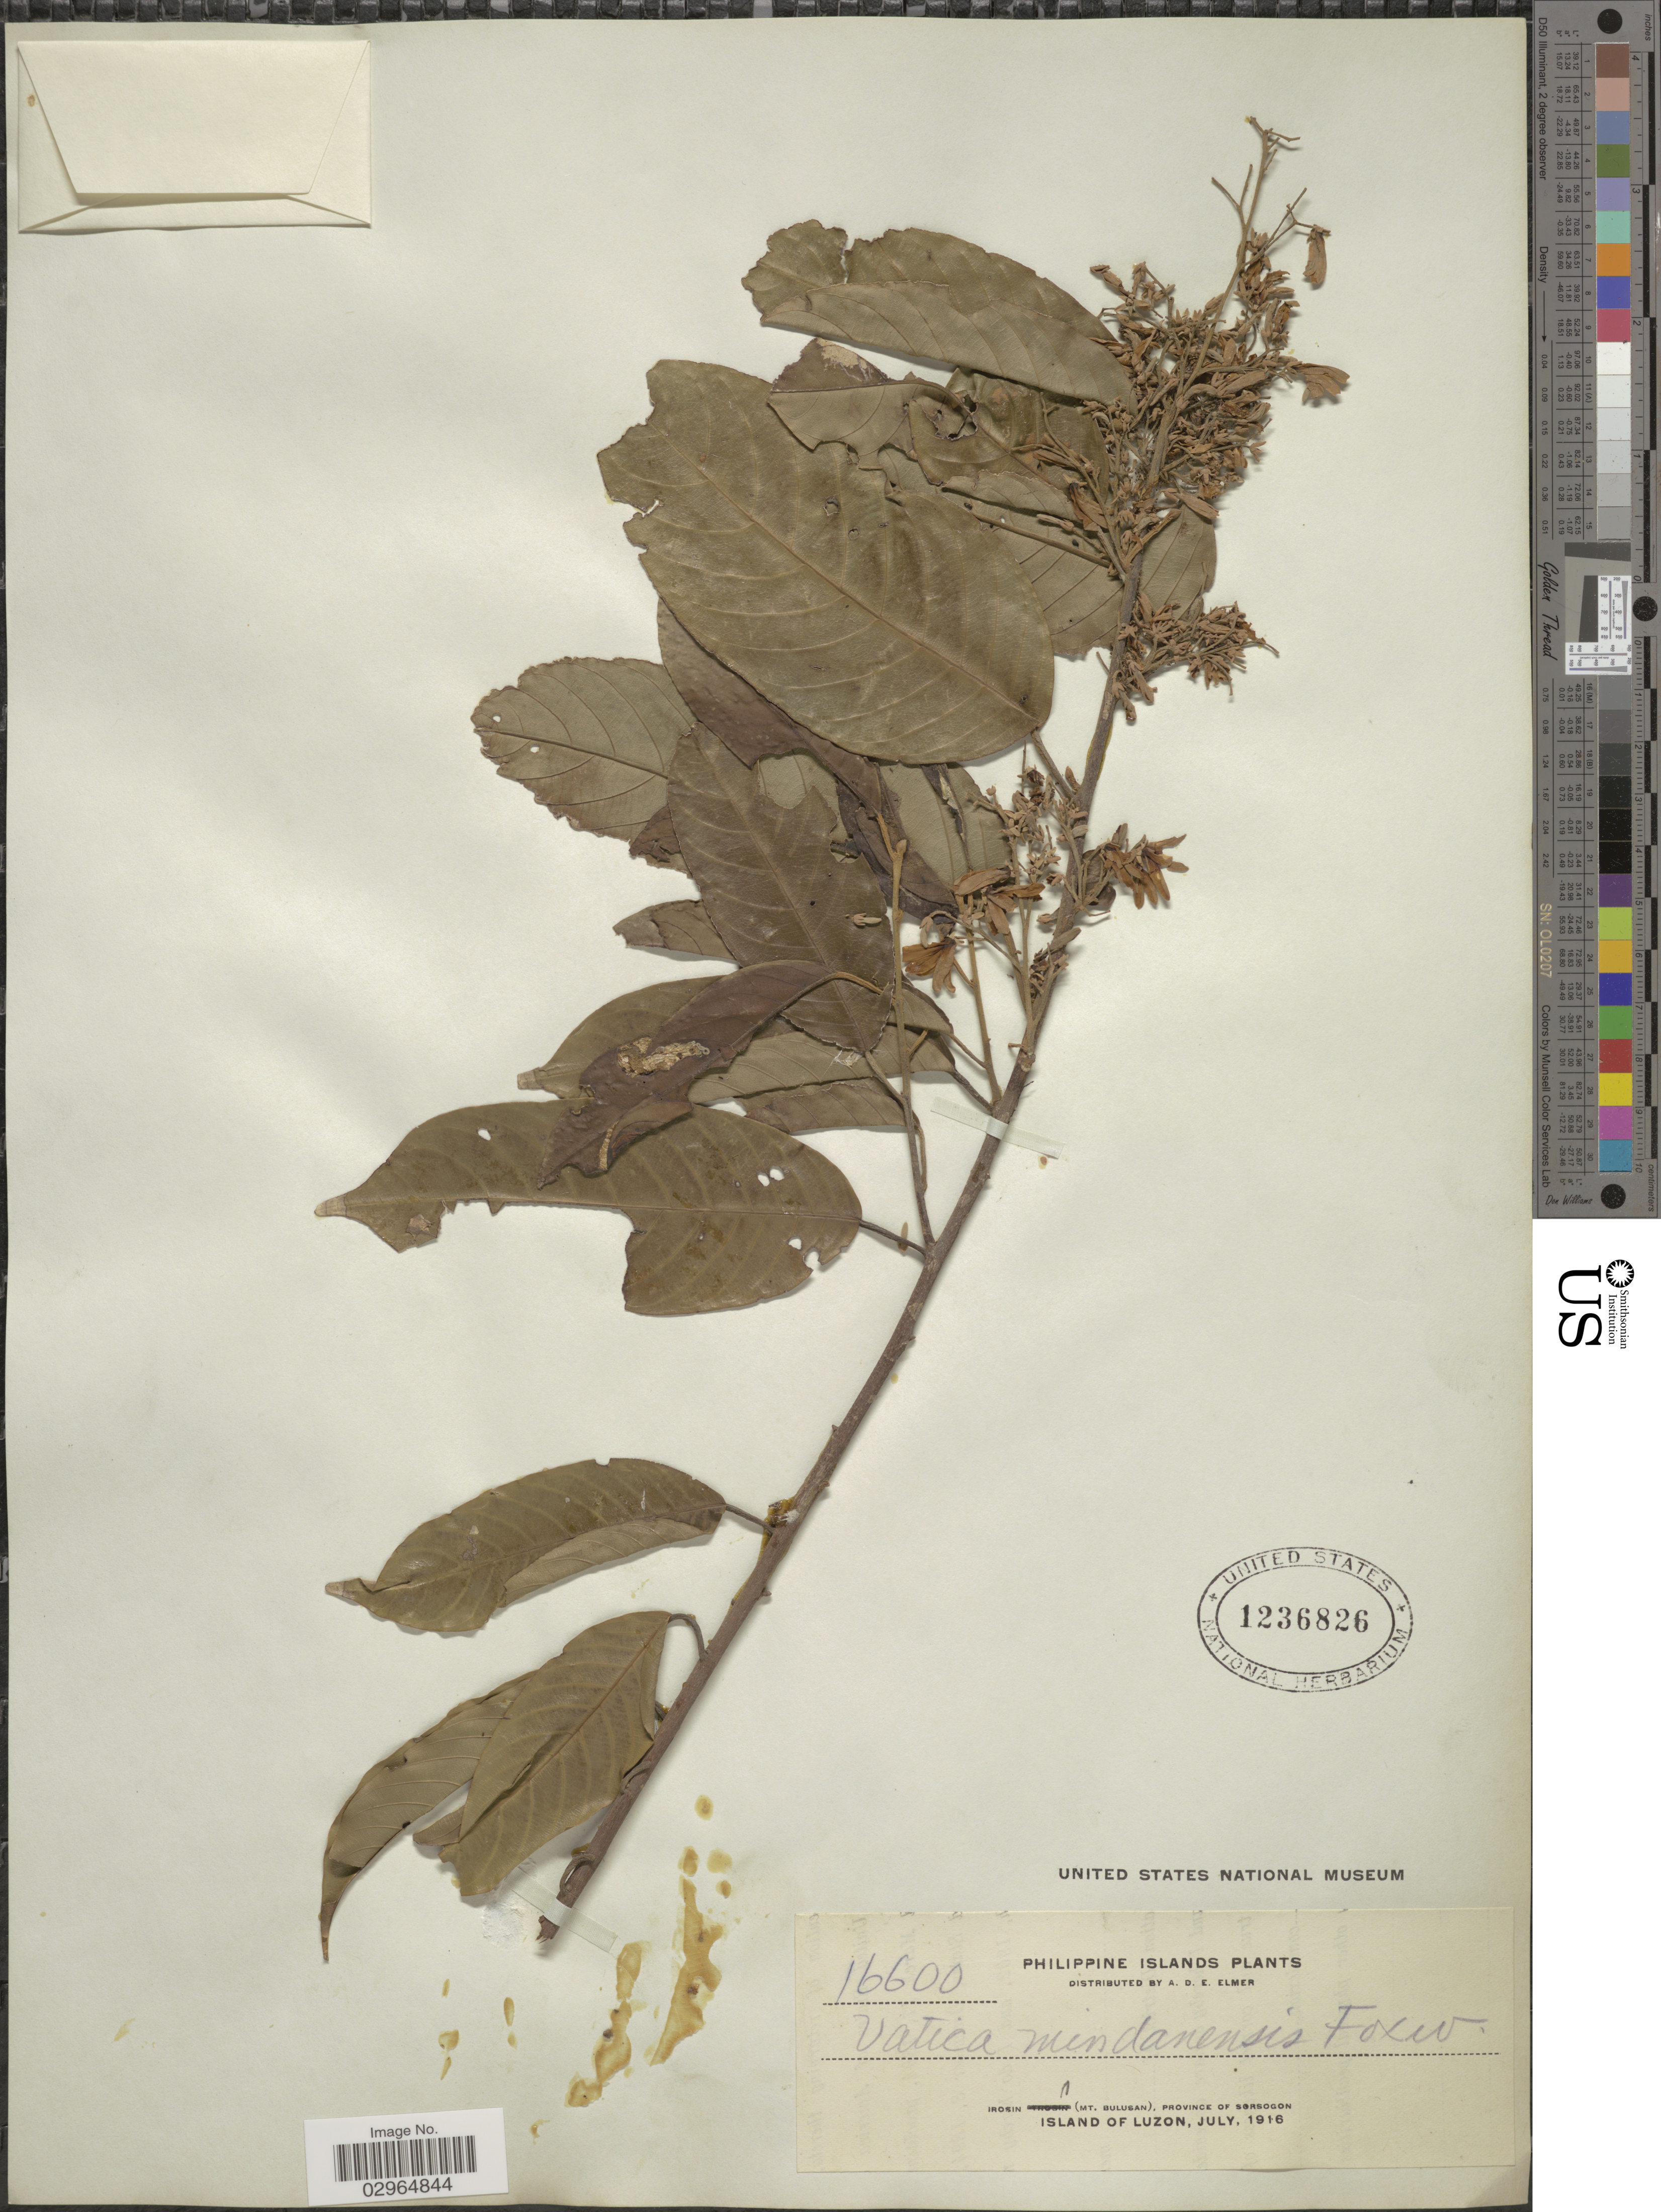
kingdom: Plantae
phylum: Tracheophyta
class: Magnoliopsida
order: Malvales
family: Dipterocarpaceae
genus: Vatica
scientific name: Vatica mindanensis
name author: Foxw. in Elmer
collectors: A. D. E. Elmer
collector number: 16600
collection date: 1916-07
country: Philippines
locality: Irosin (Mt. Bulusan), Province of Sorsogon. Island of Luzon.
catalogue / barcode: US 1236826